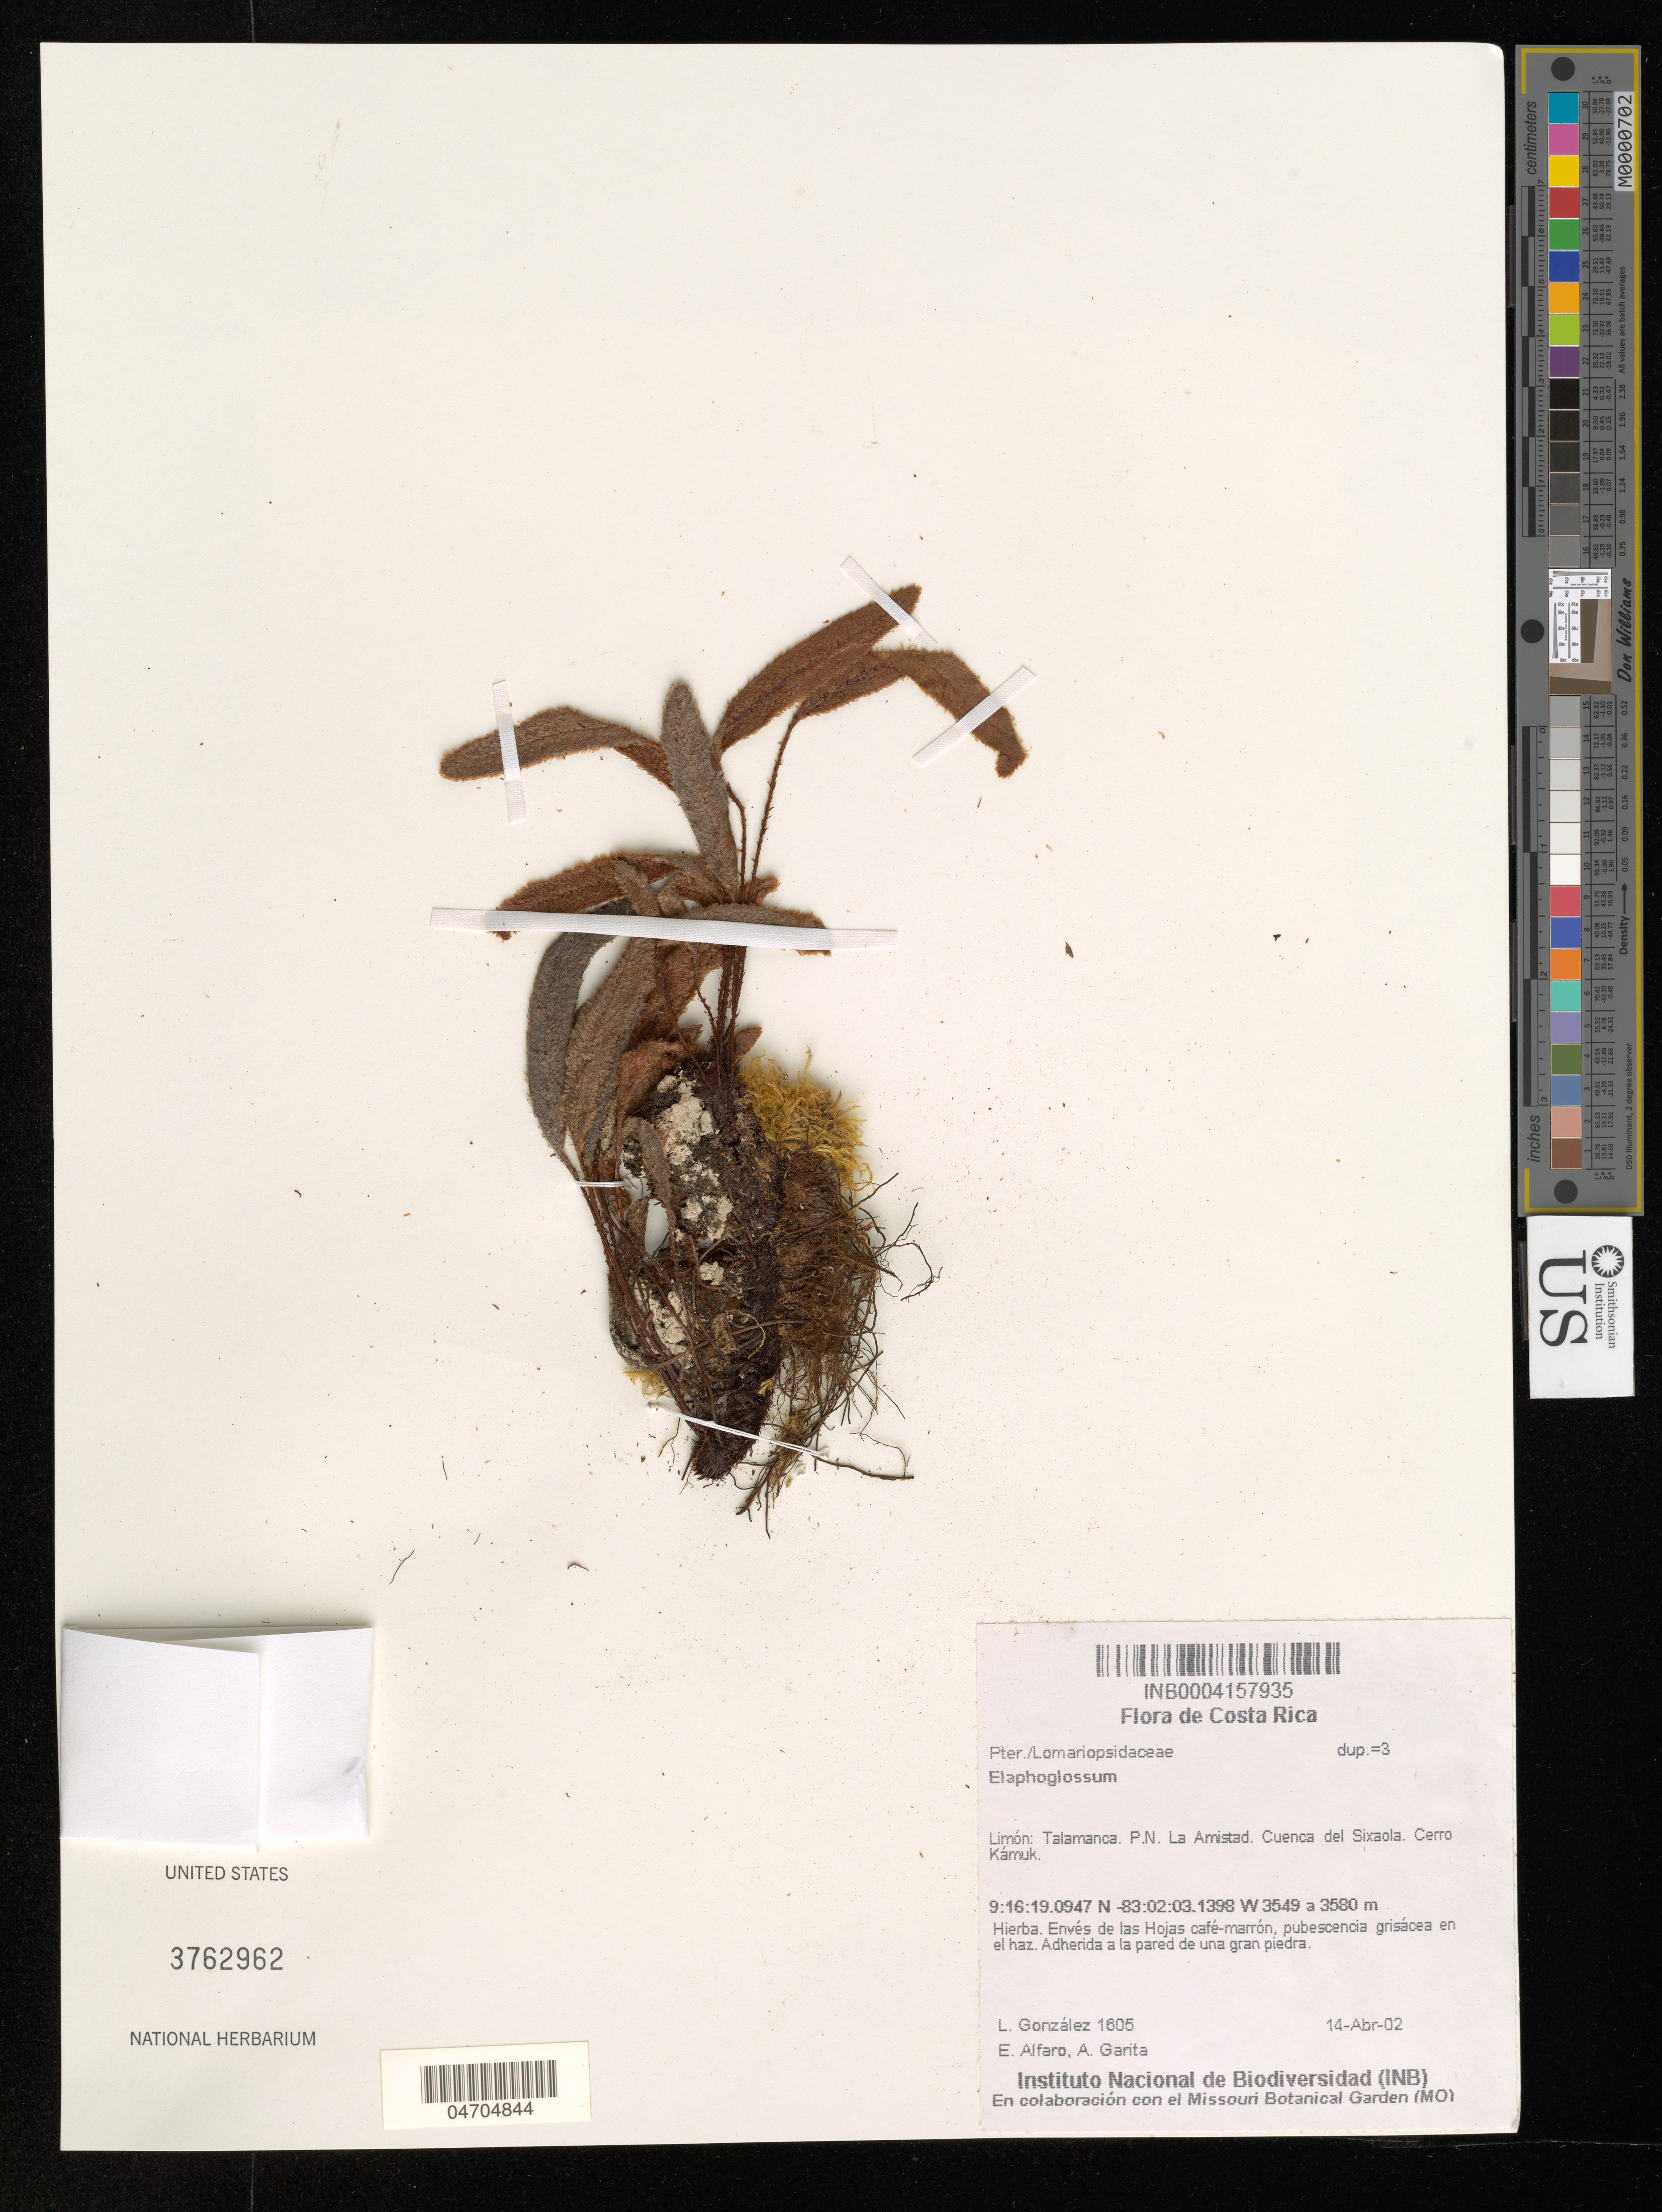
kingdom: Plantae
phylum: Tracheophyta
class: Polypodiopsida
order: Polypodiales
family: Dryopteridaceae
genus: Elaphoglossum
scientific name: Elaphoglossum paleaceum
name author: (Hook. & Grev.) Sledge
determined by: Martinez-Becerril, Ana G.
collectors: L. Gonzalez, E. Alfaro & A. Garita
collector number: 1605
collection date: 2002-04-14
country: Costa Rica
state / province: Limón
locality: Talamanca. P. N. La Amistad. Cuenca del Sixaola. Cerro Kámuk.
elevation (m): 3549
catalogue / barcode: US 3762962